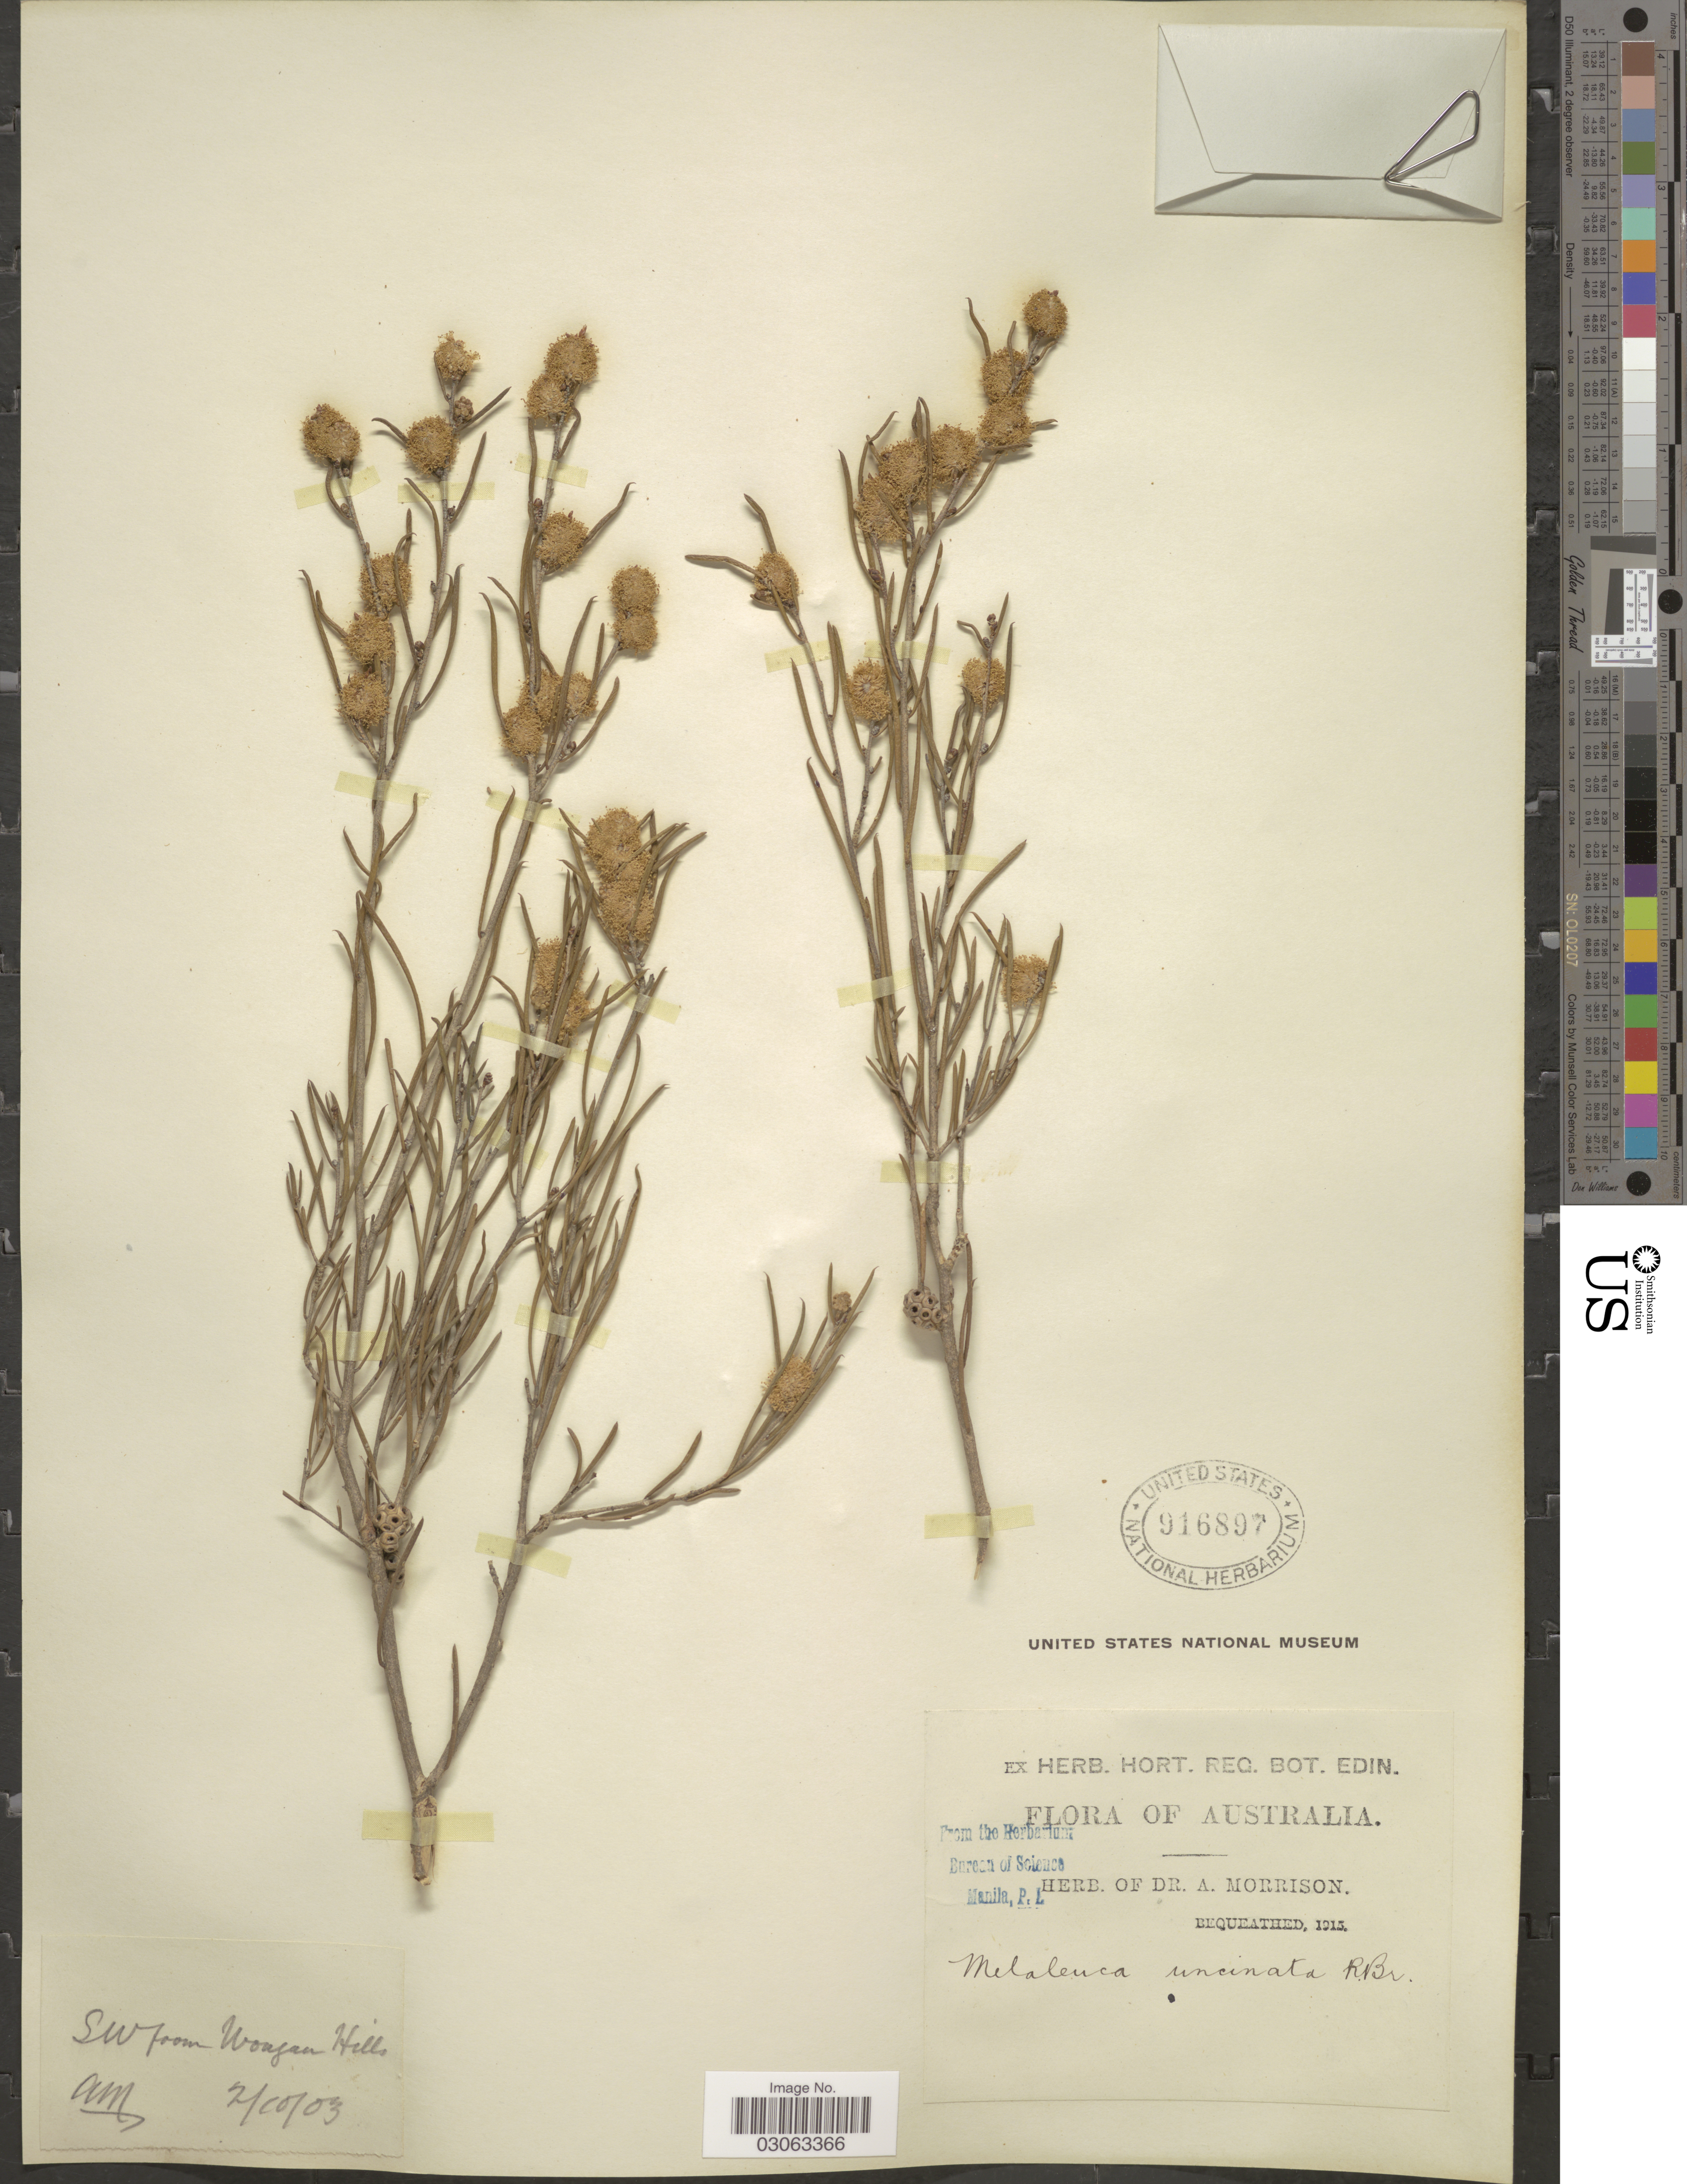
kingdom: Plantae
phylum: Tracheophyta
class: Magnoliopsida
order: Myrtales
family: Myrtaceae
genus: Melaleuca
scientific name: Melaleuca uncinata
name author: R. Br.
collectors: A. Morrison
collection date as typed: Transcribed d/m/y: 2/10/3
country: Australia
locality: SW from Wongan Hills.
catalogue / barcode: US 916897